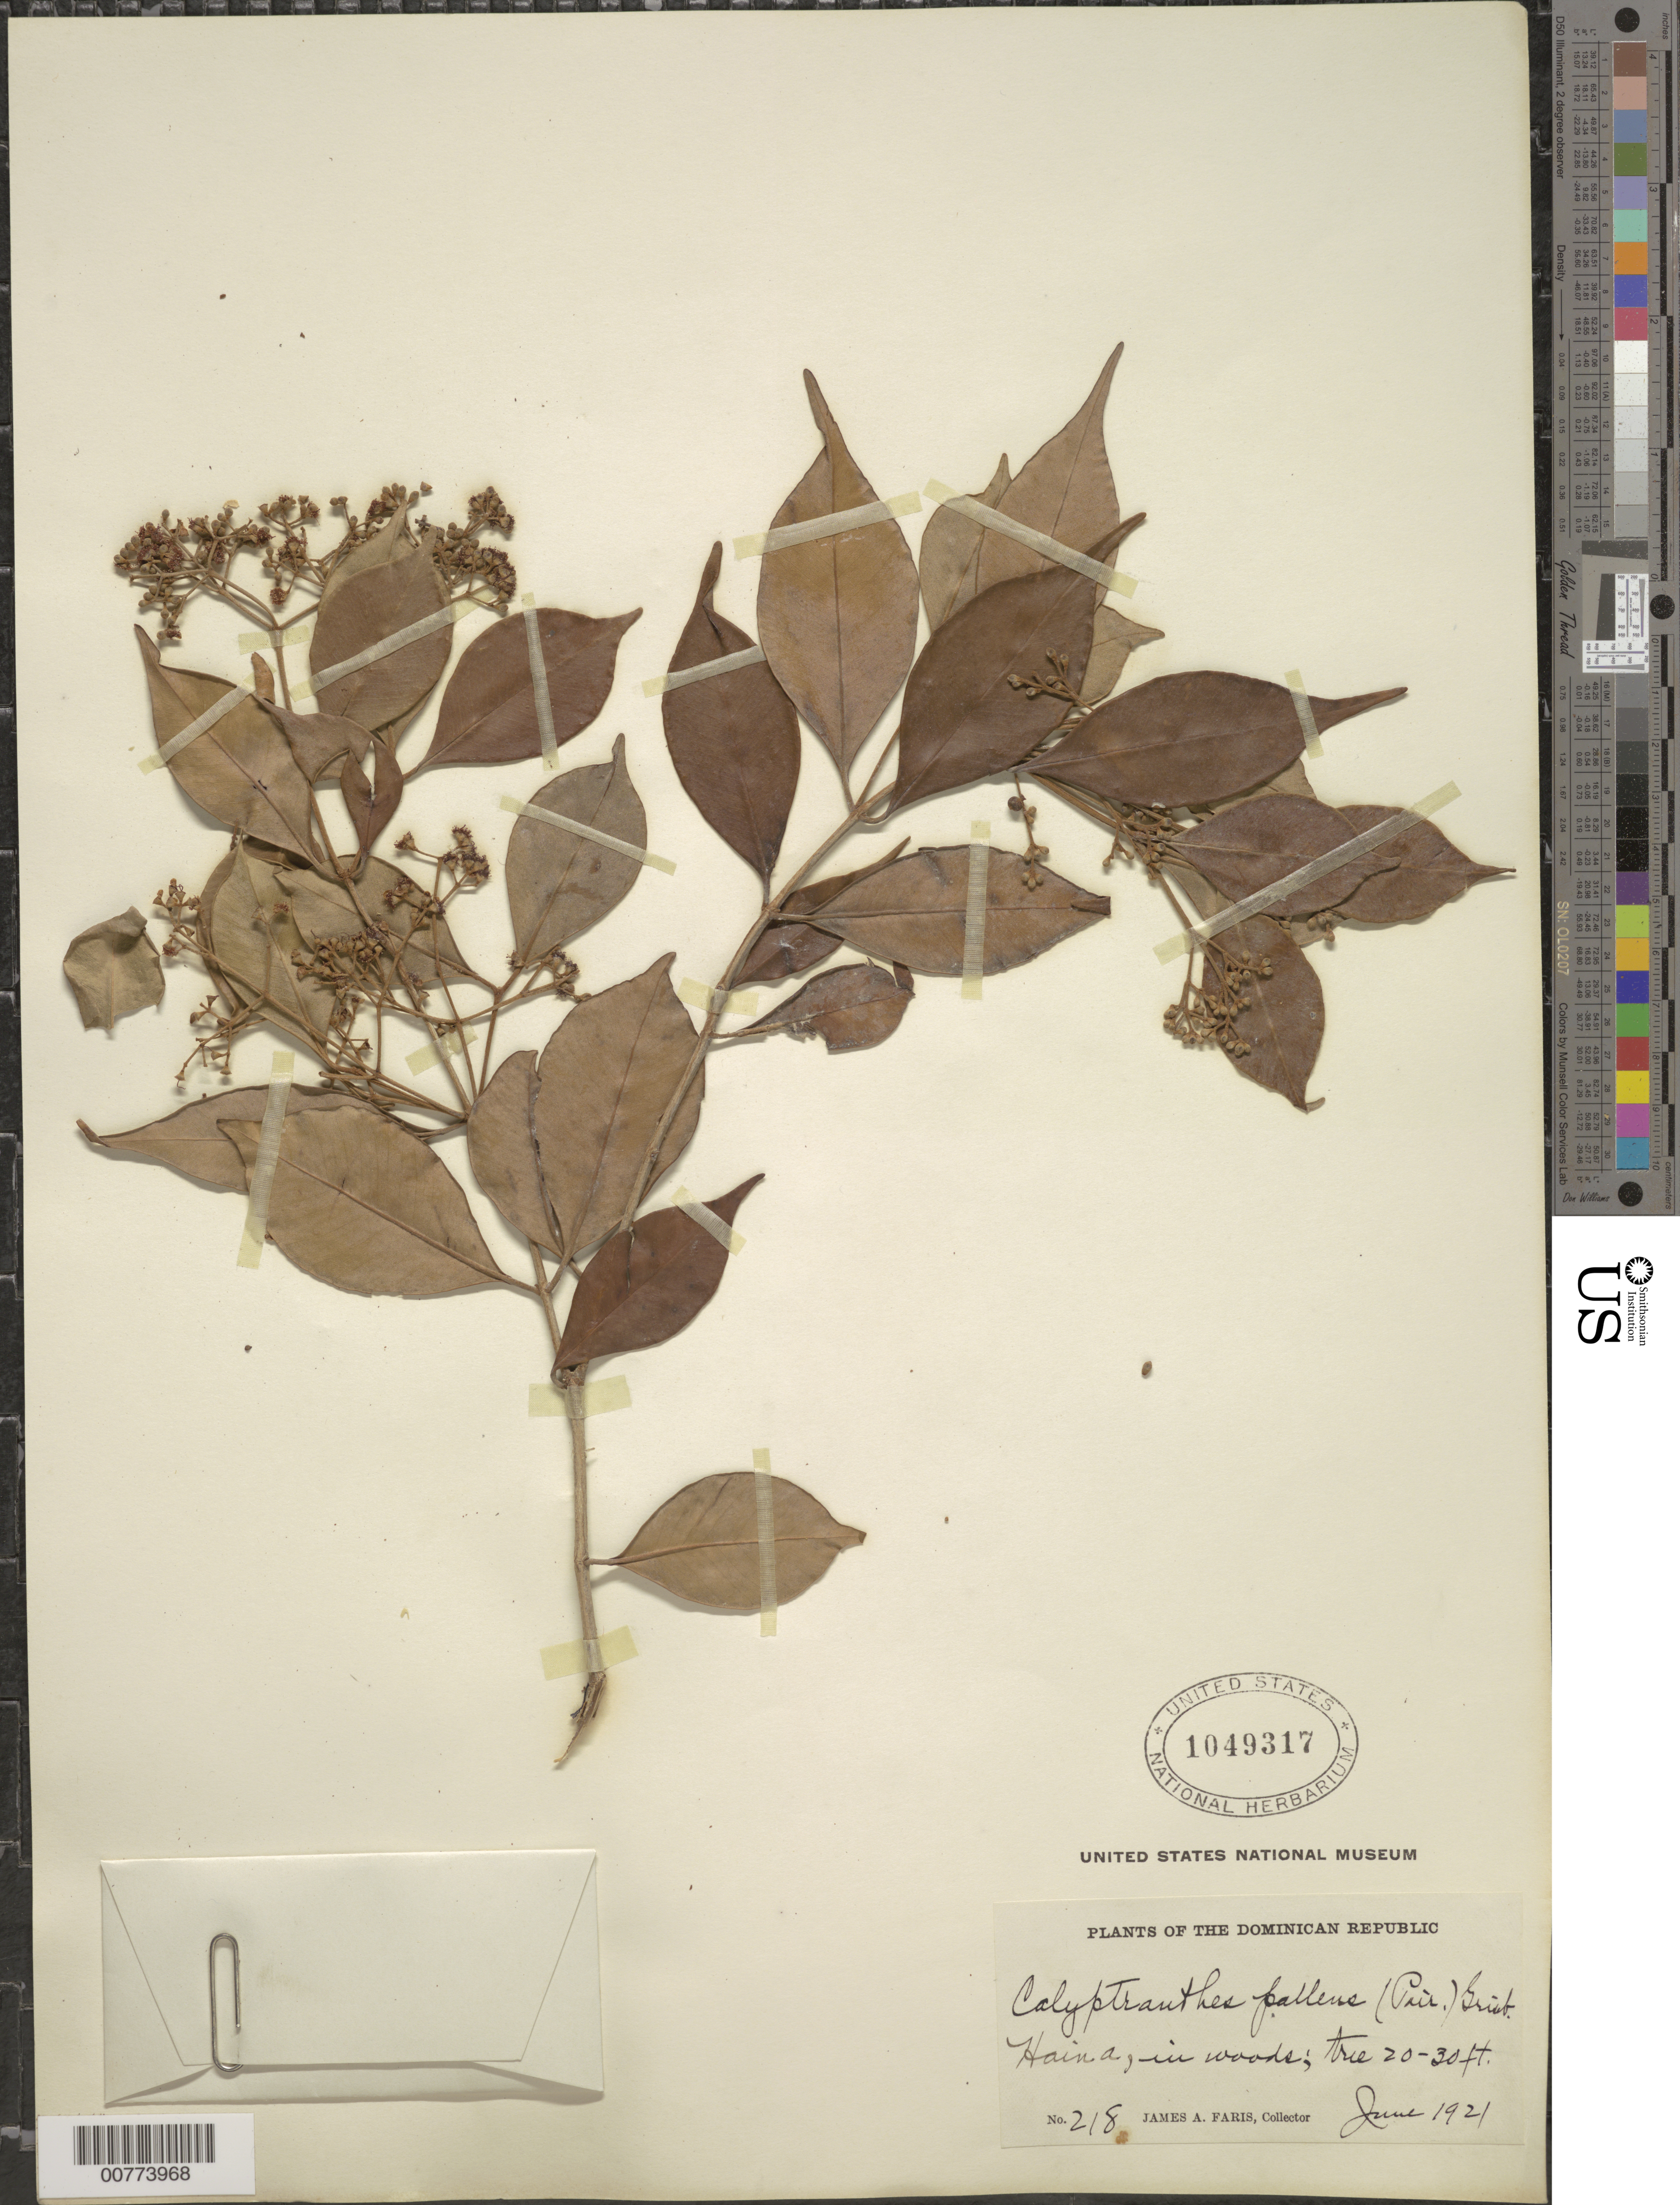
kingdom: Plantae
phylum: Tracheophyta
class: Magnoliopsida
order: Myrtales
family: Myrtaceae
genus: Myrcia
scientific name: Myrcia neopallens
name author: A.R. Lourenço & E. Lucas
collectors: J. Faris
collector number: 218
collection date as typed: Jun 1910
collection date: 1910-06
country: Dominican Republic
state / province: San Cristóbal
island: Hispaniola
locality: Haina.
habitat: In woods.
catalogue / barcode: US 1049317